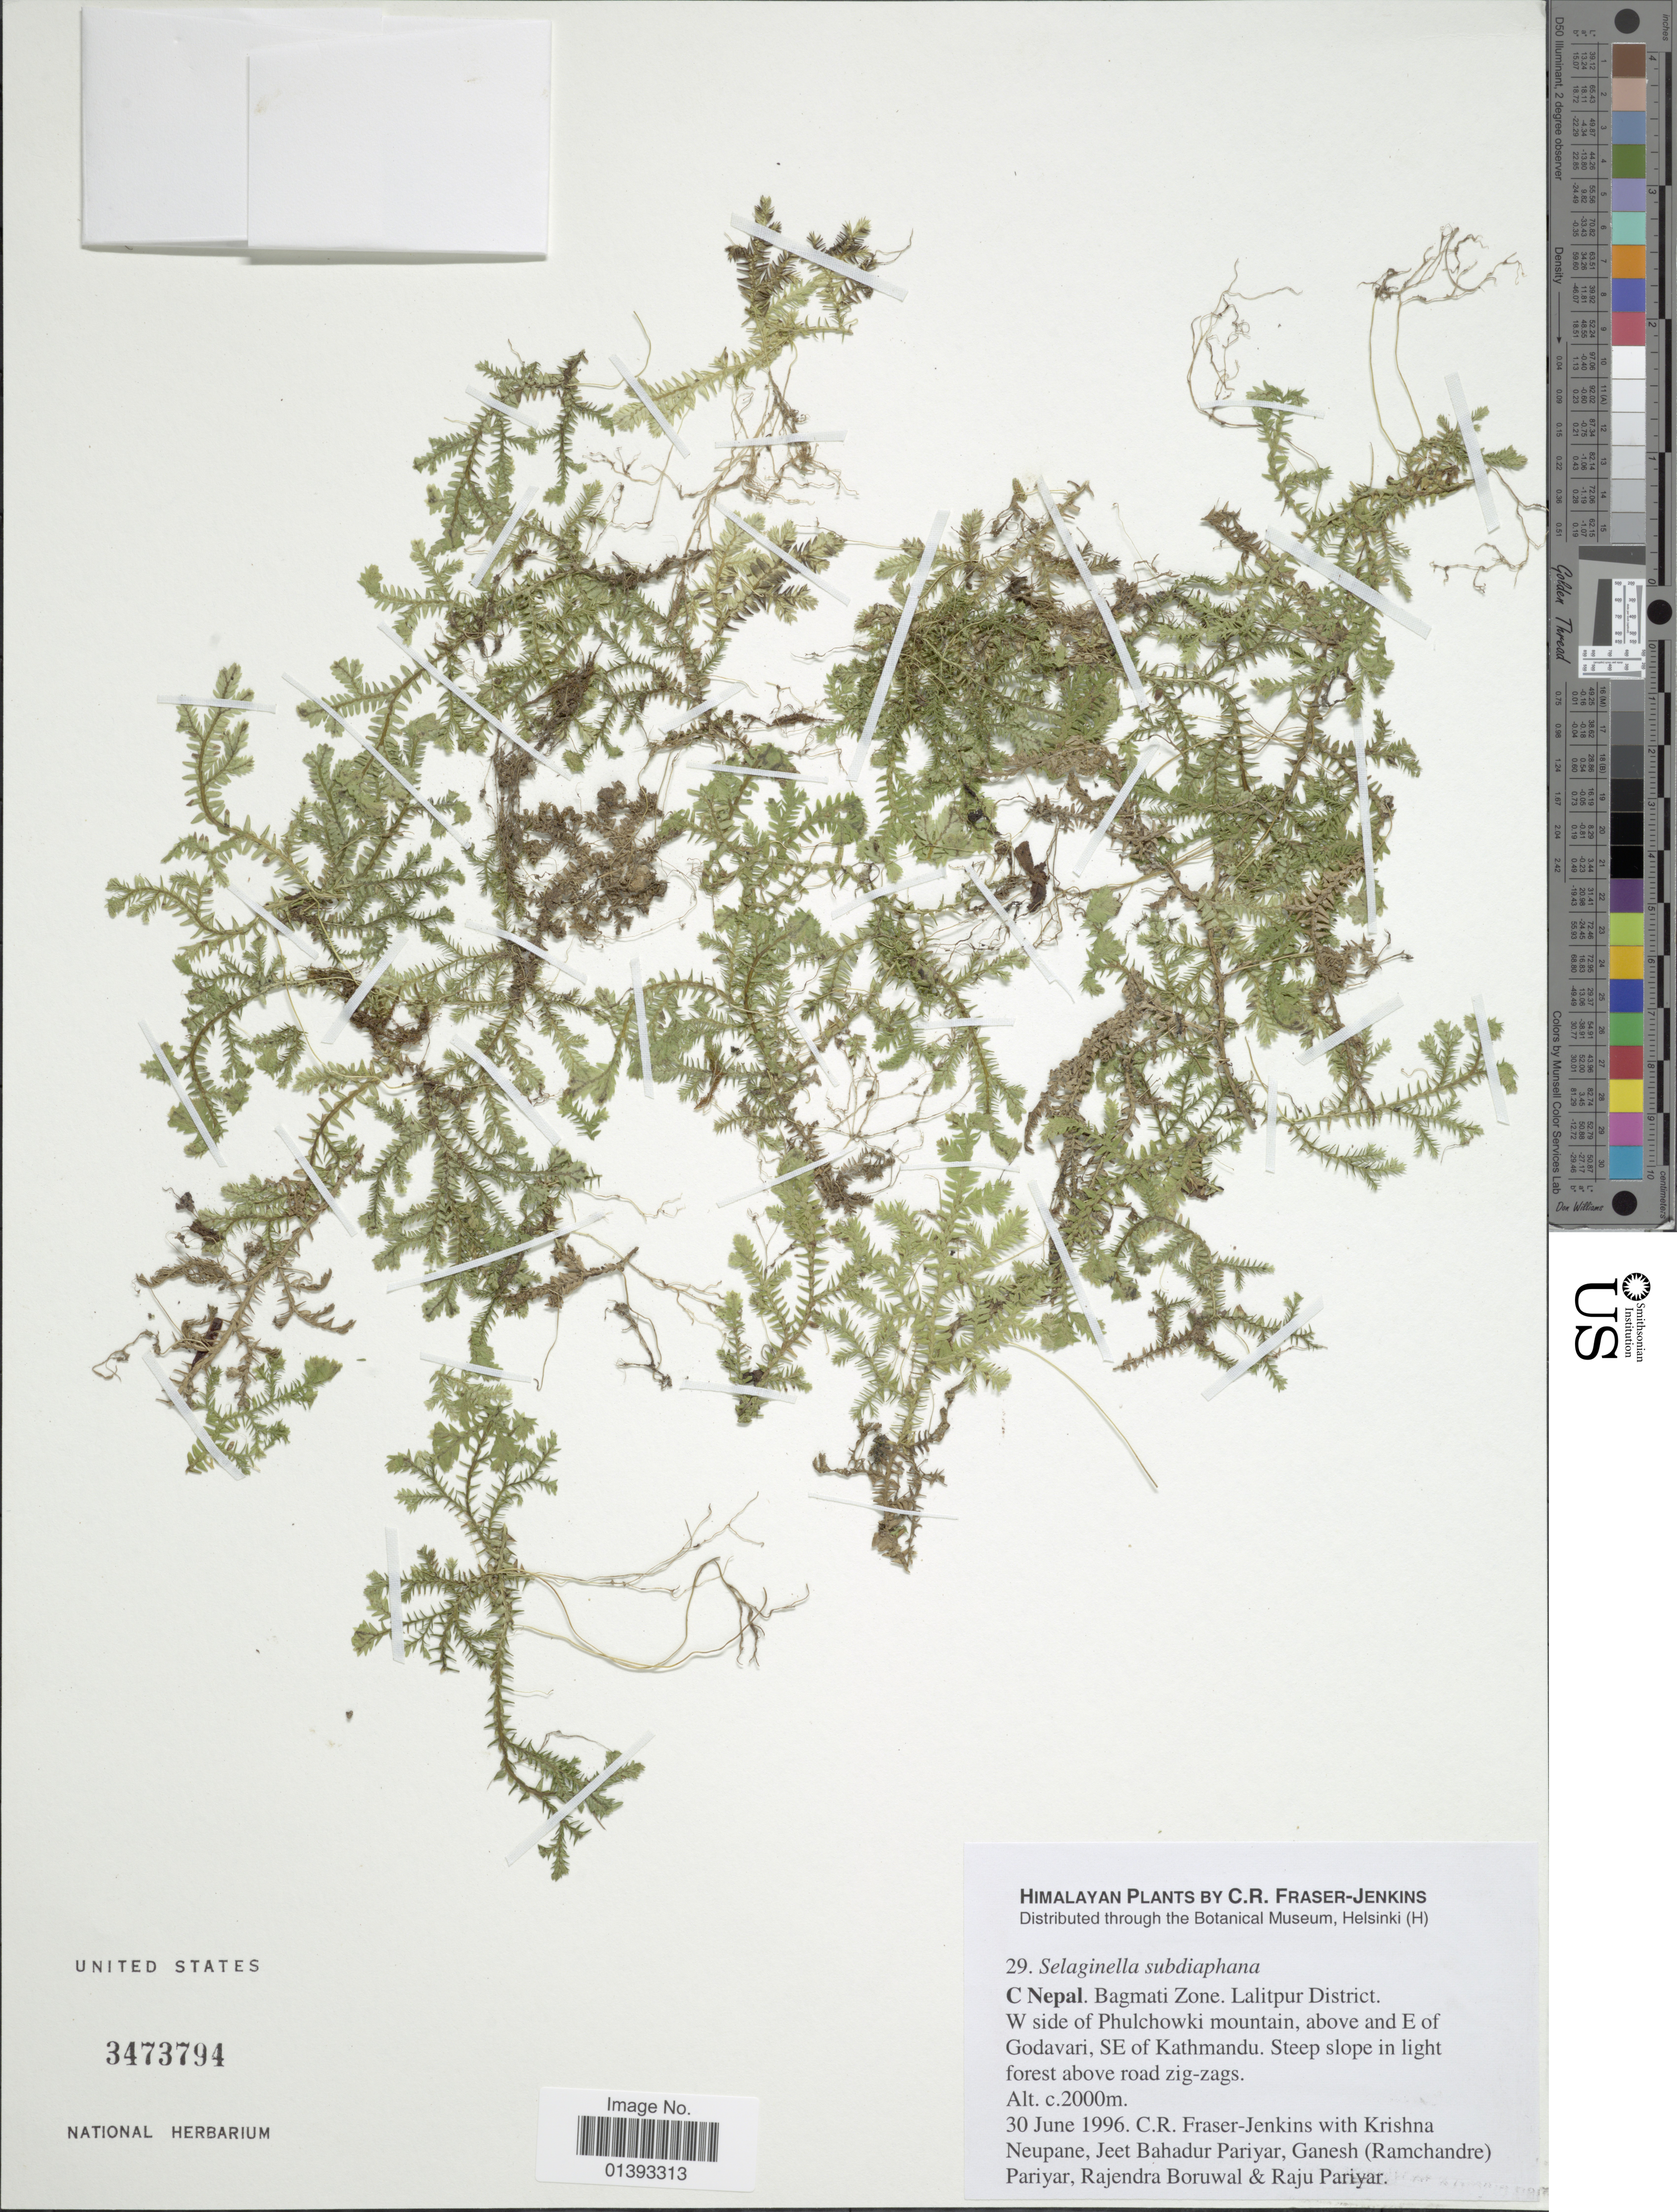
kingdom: Plantae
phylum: Tracheophyta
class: Lycopodiopsida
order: Selaginellales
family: Selaginellaceae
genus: Selaginella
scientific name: Selaginella subdiaphana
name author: (Wall. ex Hook. & Grev.) Spring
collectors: C. R. Fraser-Jenkins, K. Neupane, J. Pariyar, G. Pariyar & et al.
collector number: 29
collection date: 1996-06-30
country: Nepal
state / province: Bagmati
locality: C. Nepal, Bagmati Zone, Lalitpur District, W side of Phulchowki Mountain, above and E of Godavari, SE of Kathmandu, steep slope in light forest above road zig-zags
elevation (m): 2000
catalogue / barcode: US 3473794